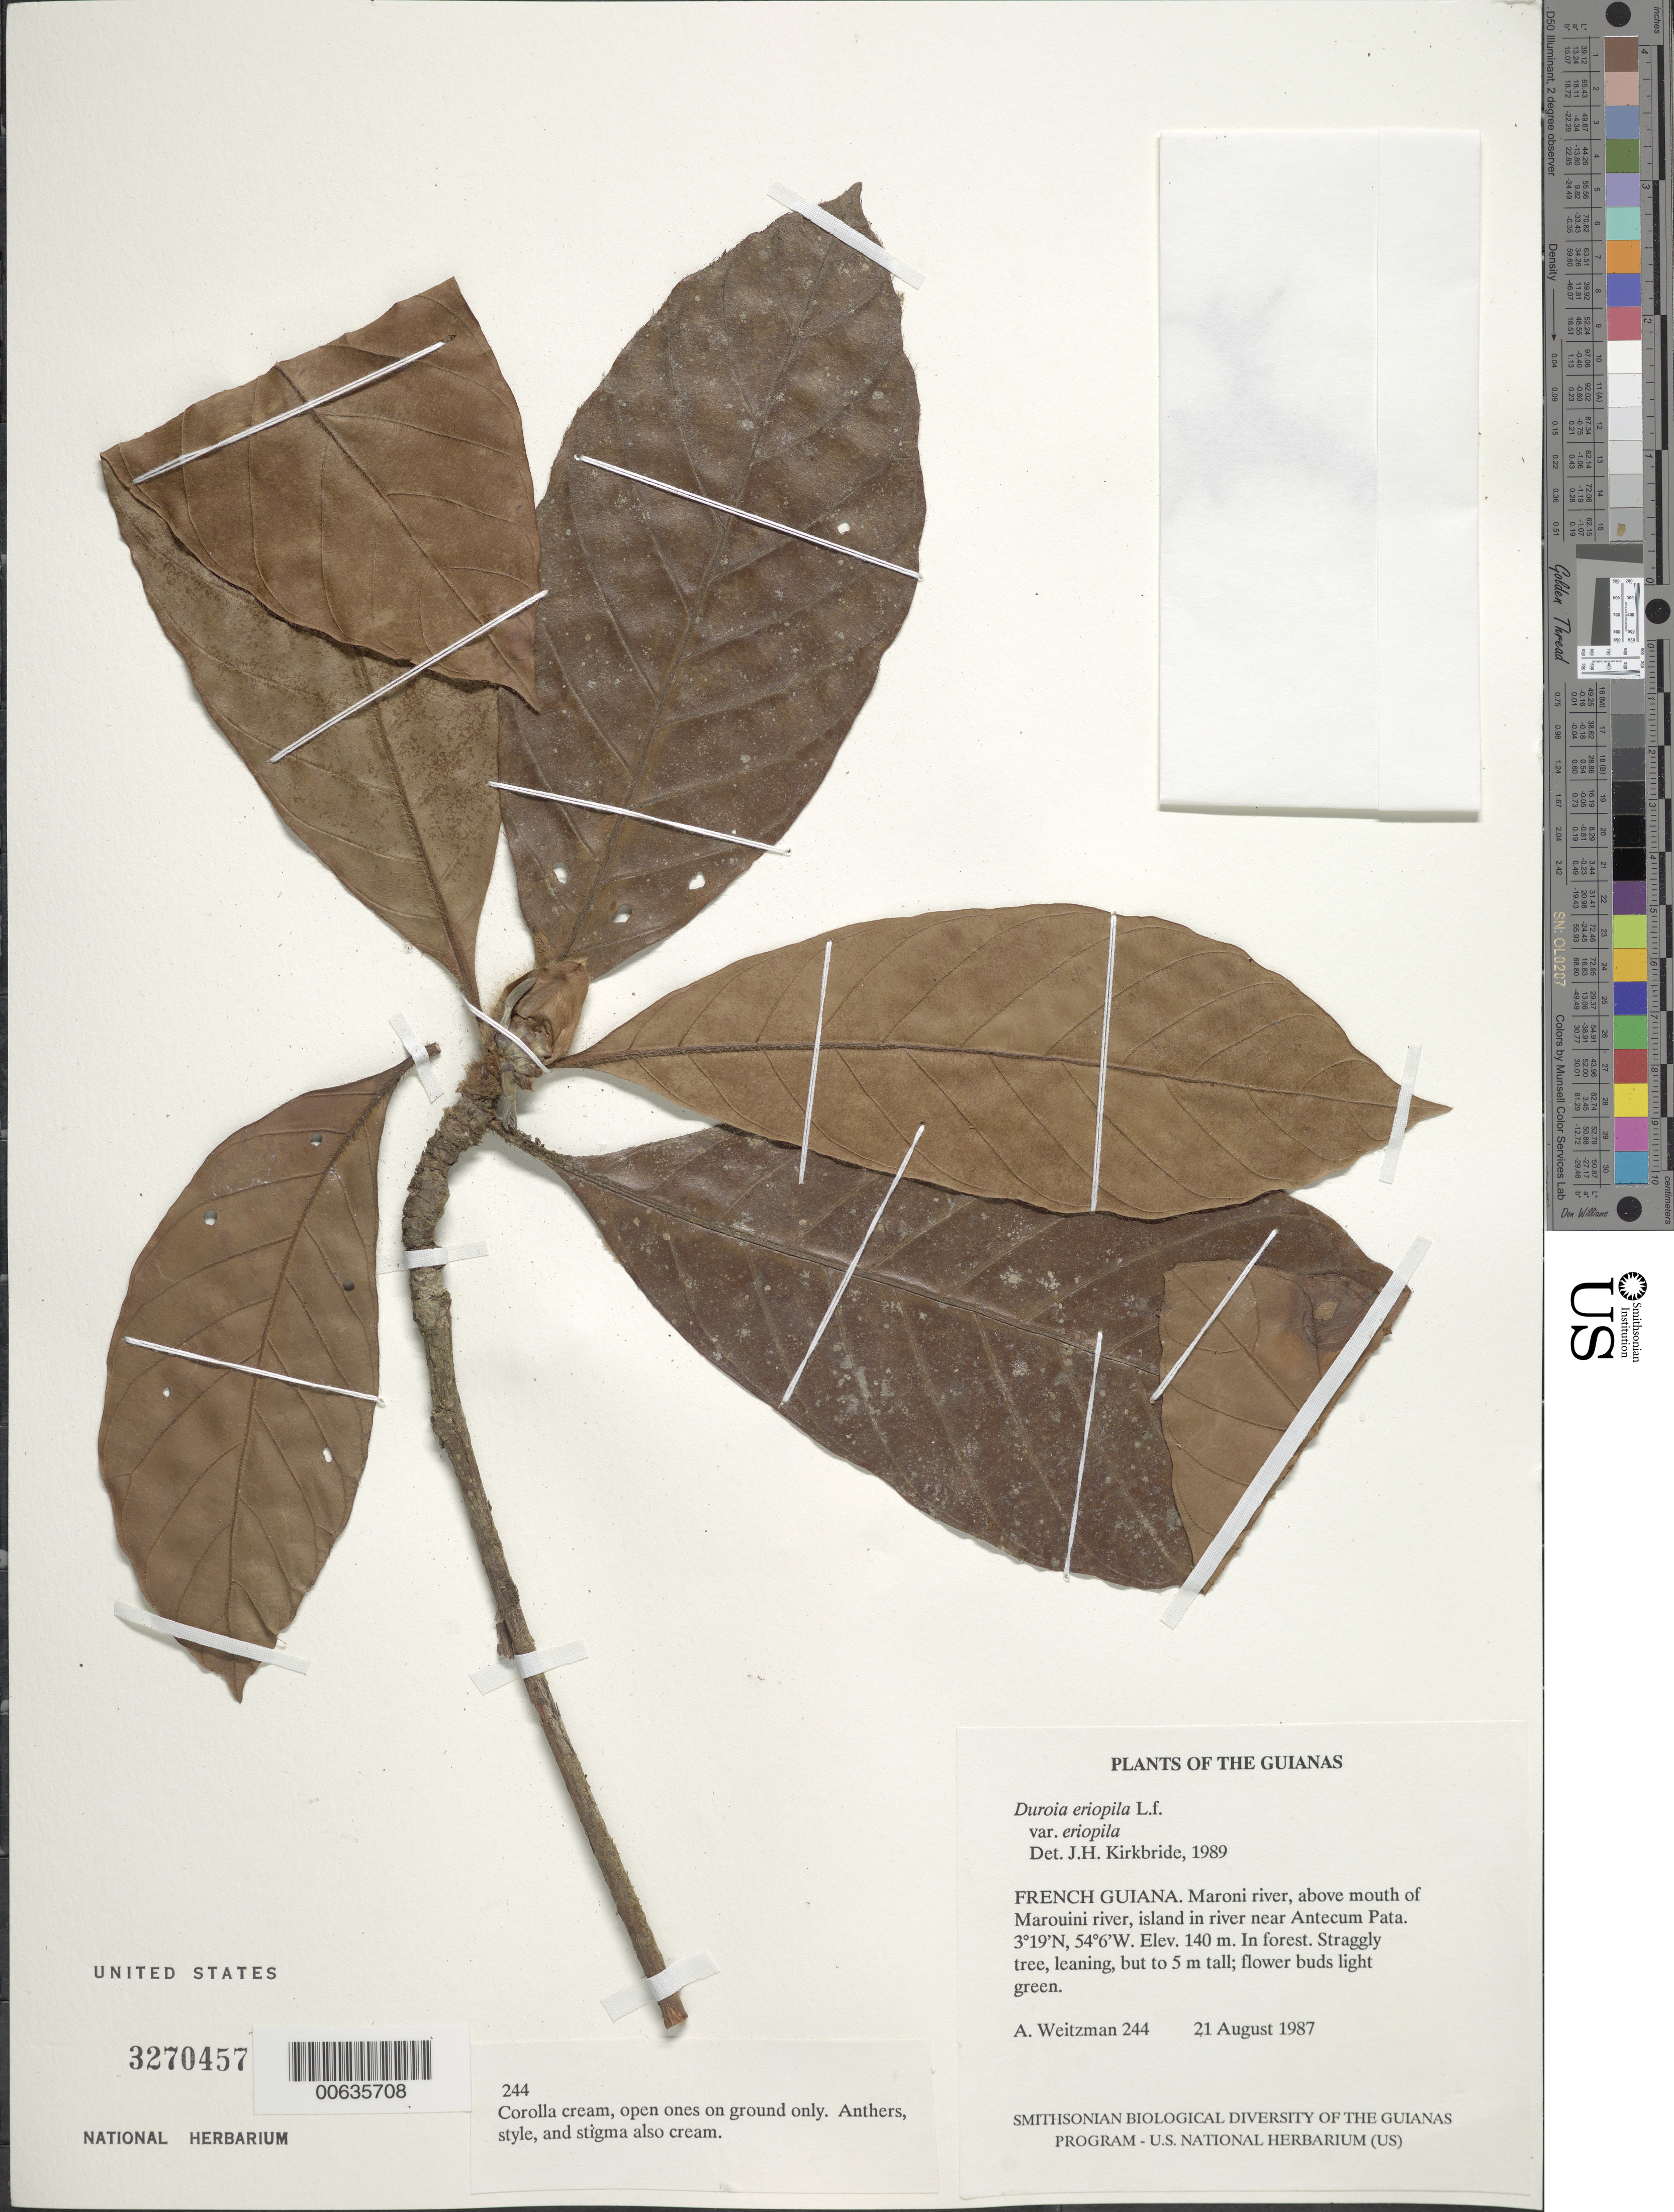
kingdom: Plantae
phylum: Tracheophyta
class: Magnoliopsida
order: Gentianales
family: Rubiaceae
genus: Duroia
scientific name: Duroia eriopila var. eriopila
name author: L. f.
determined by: Kirkbride, J. H.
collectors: A. L. Weitzman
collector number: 244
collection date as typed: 21 August 1987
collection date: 1987-08-21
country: French Guiana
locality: Maroni river, above mouth of Marouini river, island in river near Antecum Pata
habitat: In forest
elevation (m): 140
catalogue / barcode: US 3270457